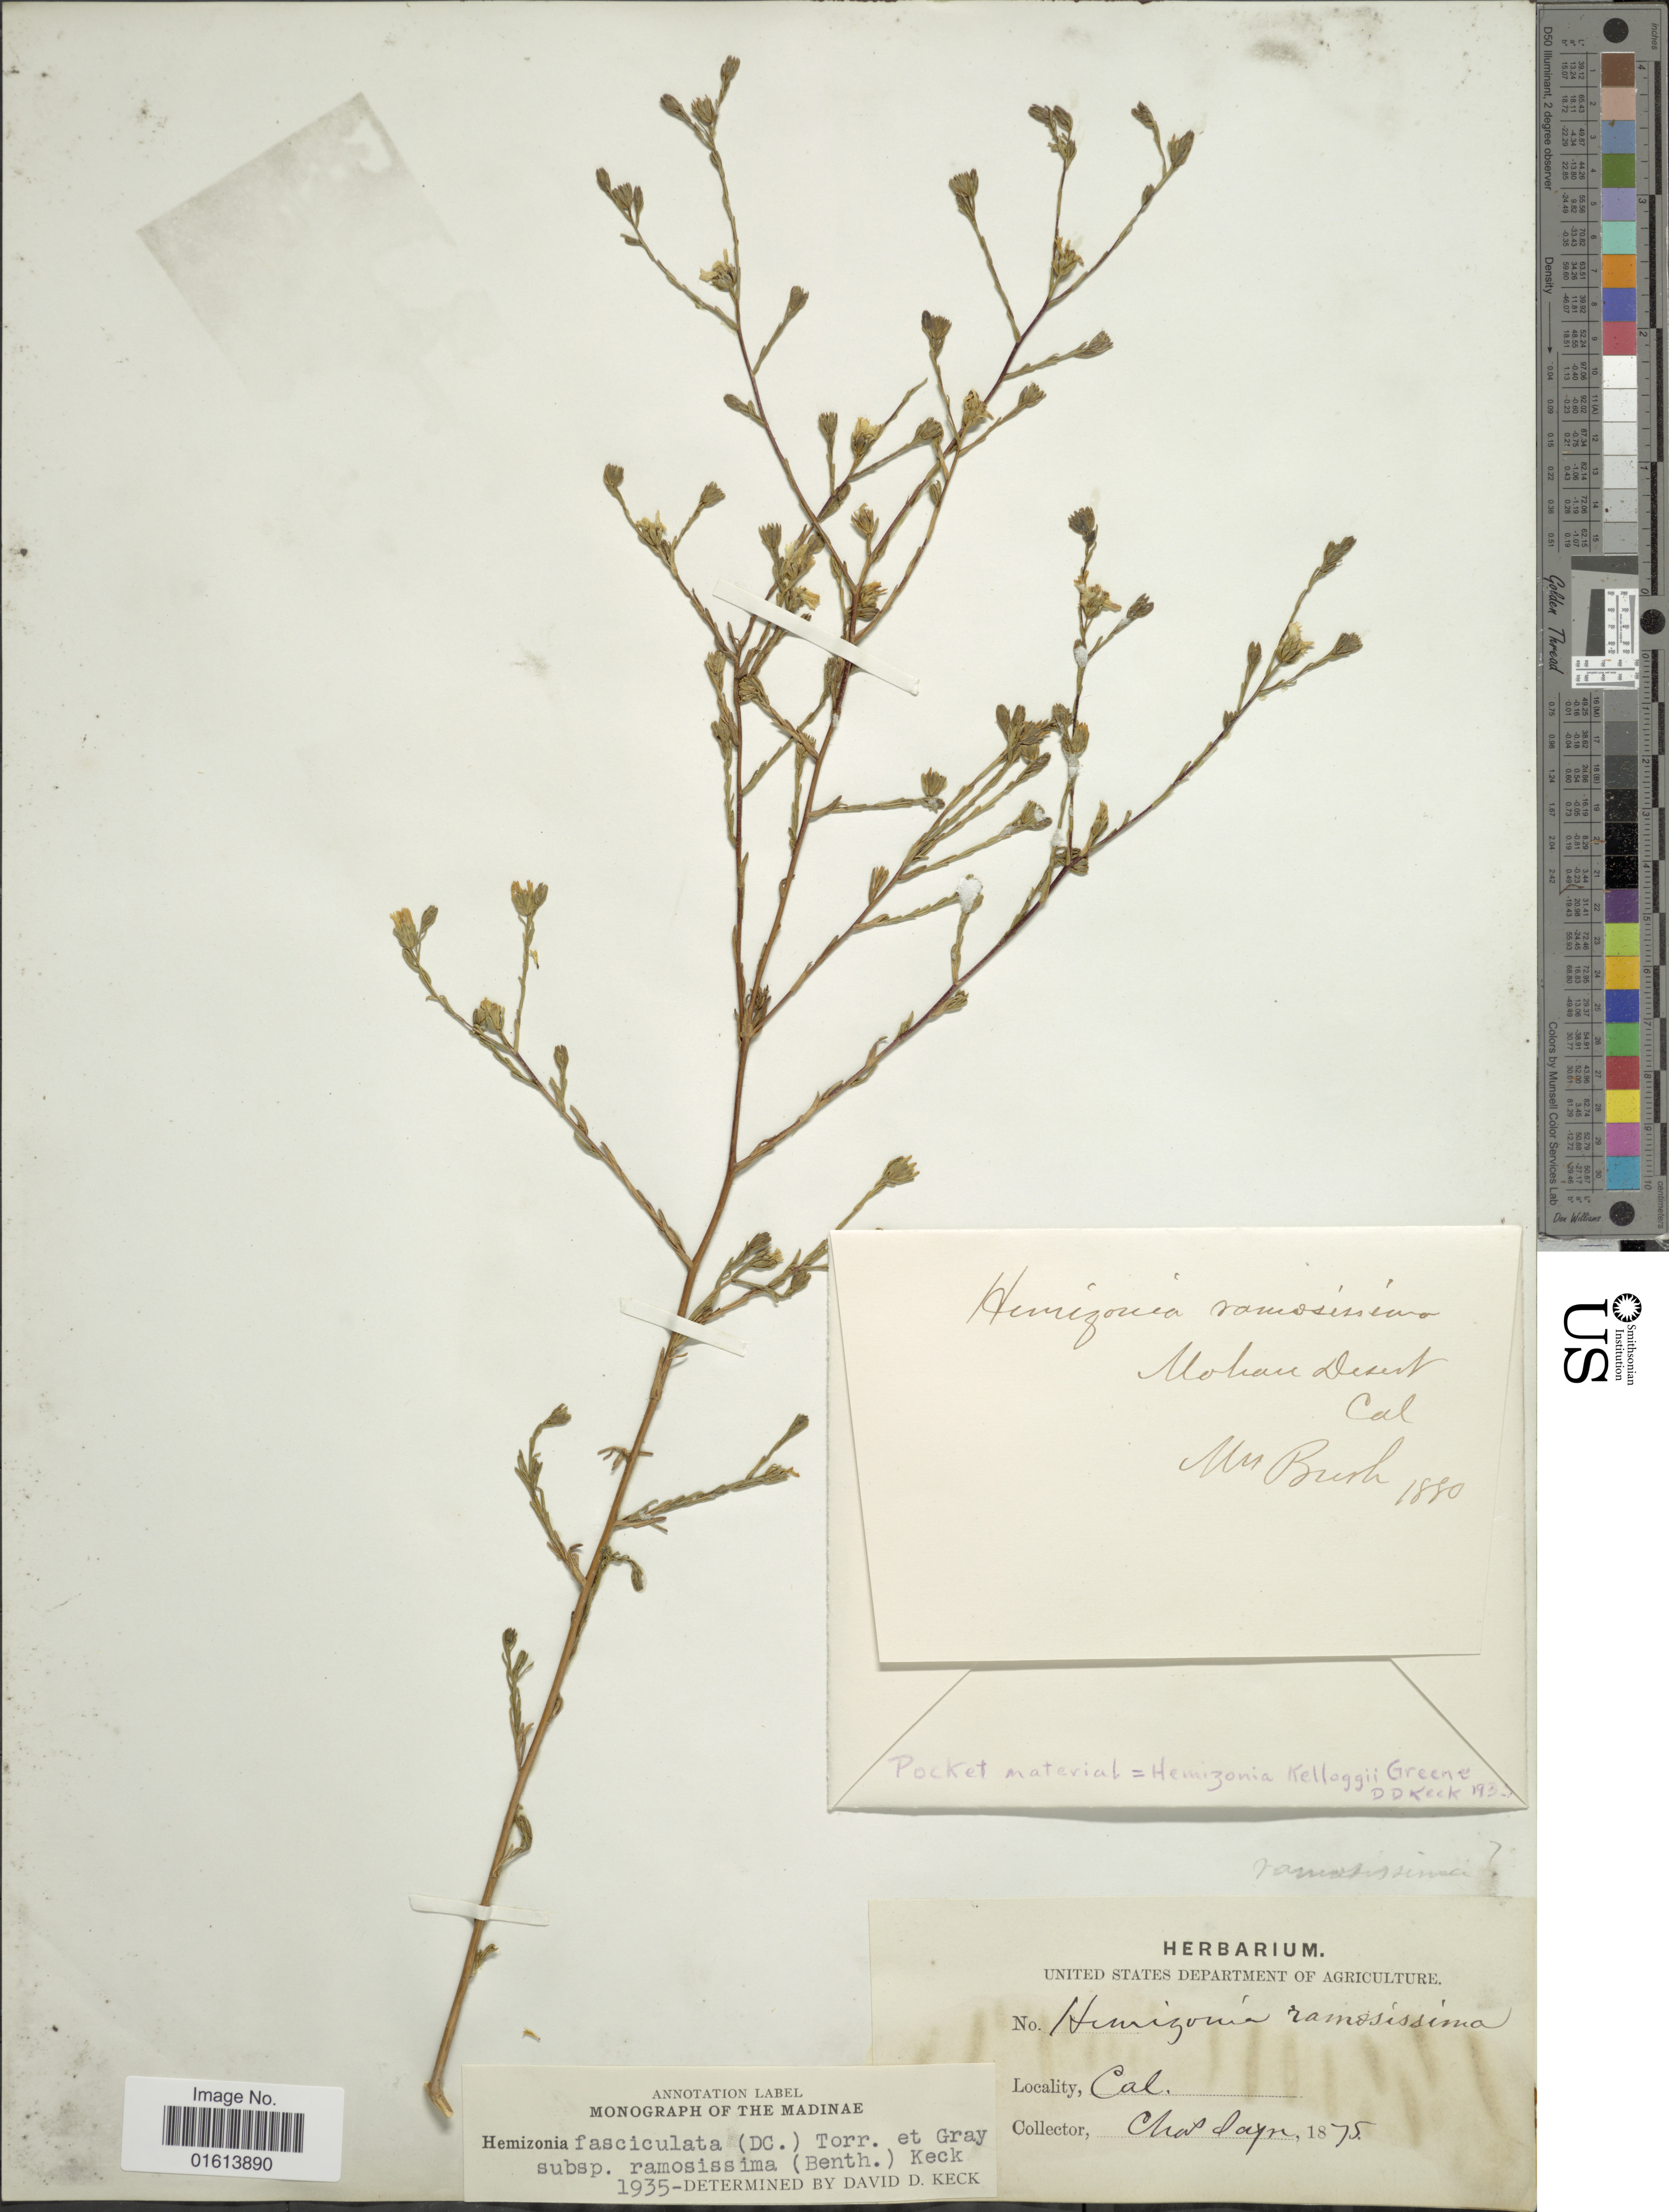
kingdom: Plantae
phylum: Tracheophyta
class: Magnoliopsida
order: Asterales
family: Asteraceae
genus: Hemizonia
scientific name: Hemizonia fasciculata subsp. ramosissima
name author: (Benth.) D.D. Keck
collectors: C. Sayre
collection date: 1875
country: United States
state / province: California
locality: Cal.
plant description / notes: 2 labels, 2 elements on sheet (one in packet)